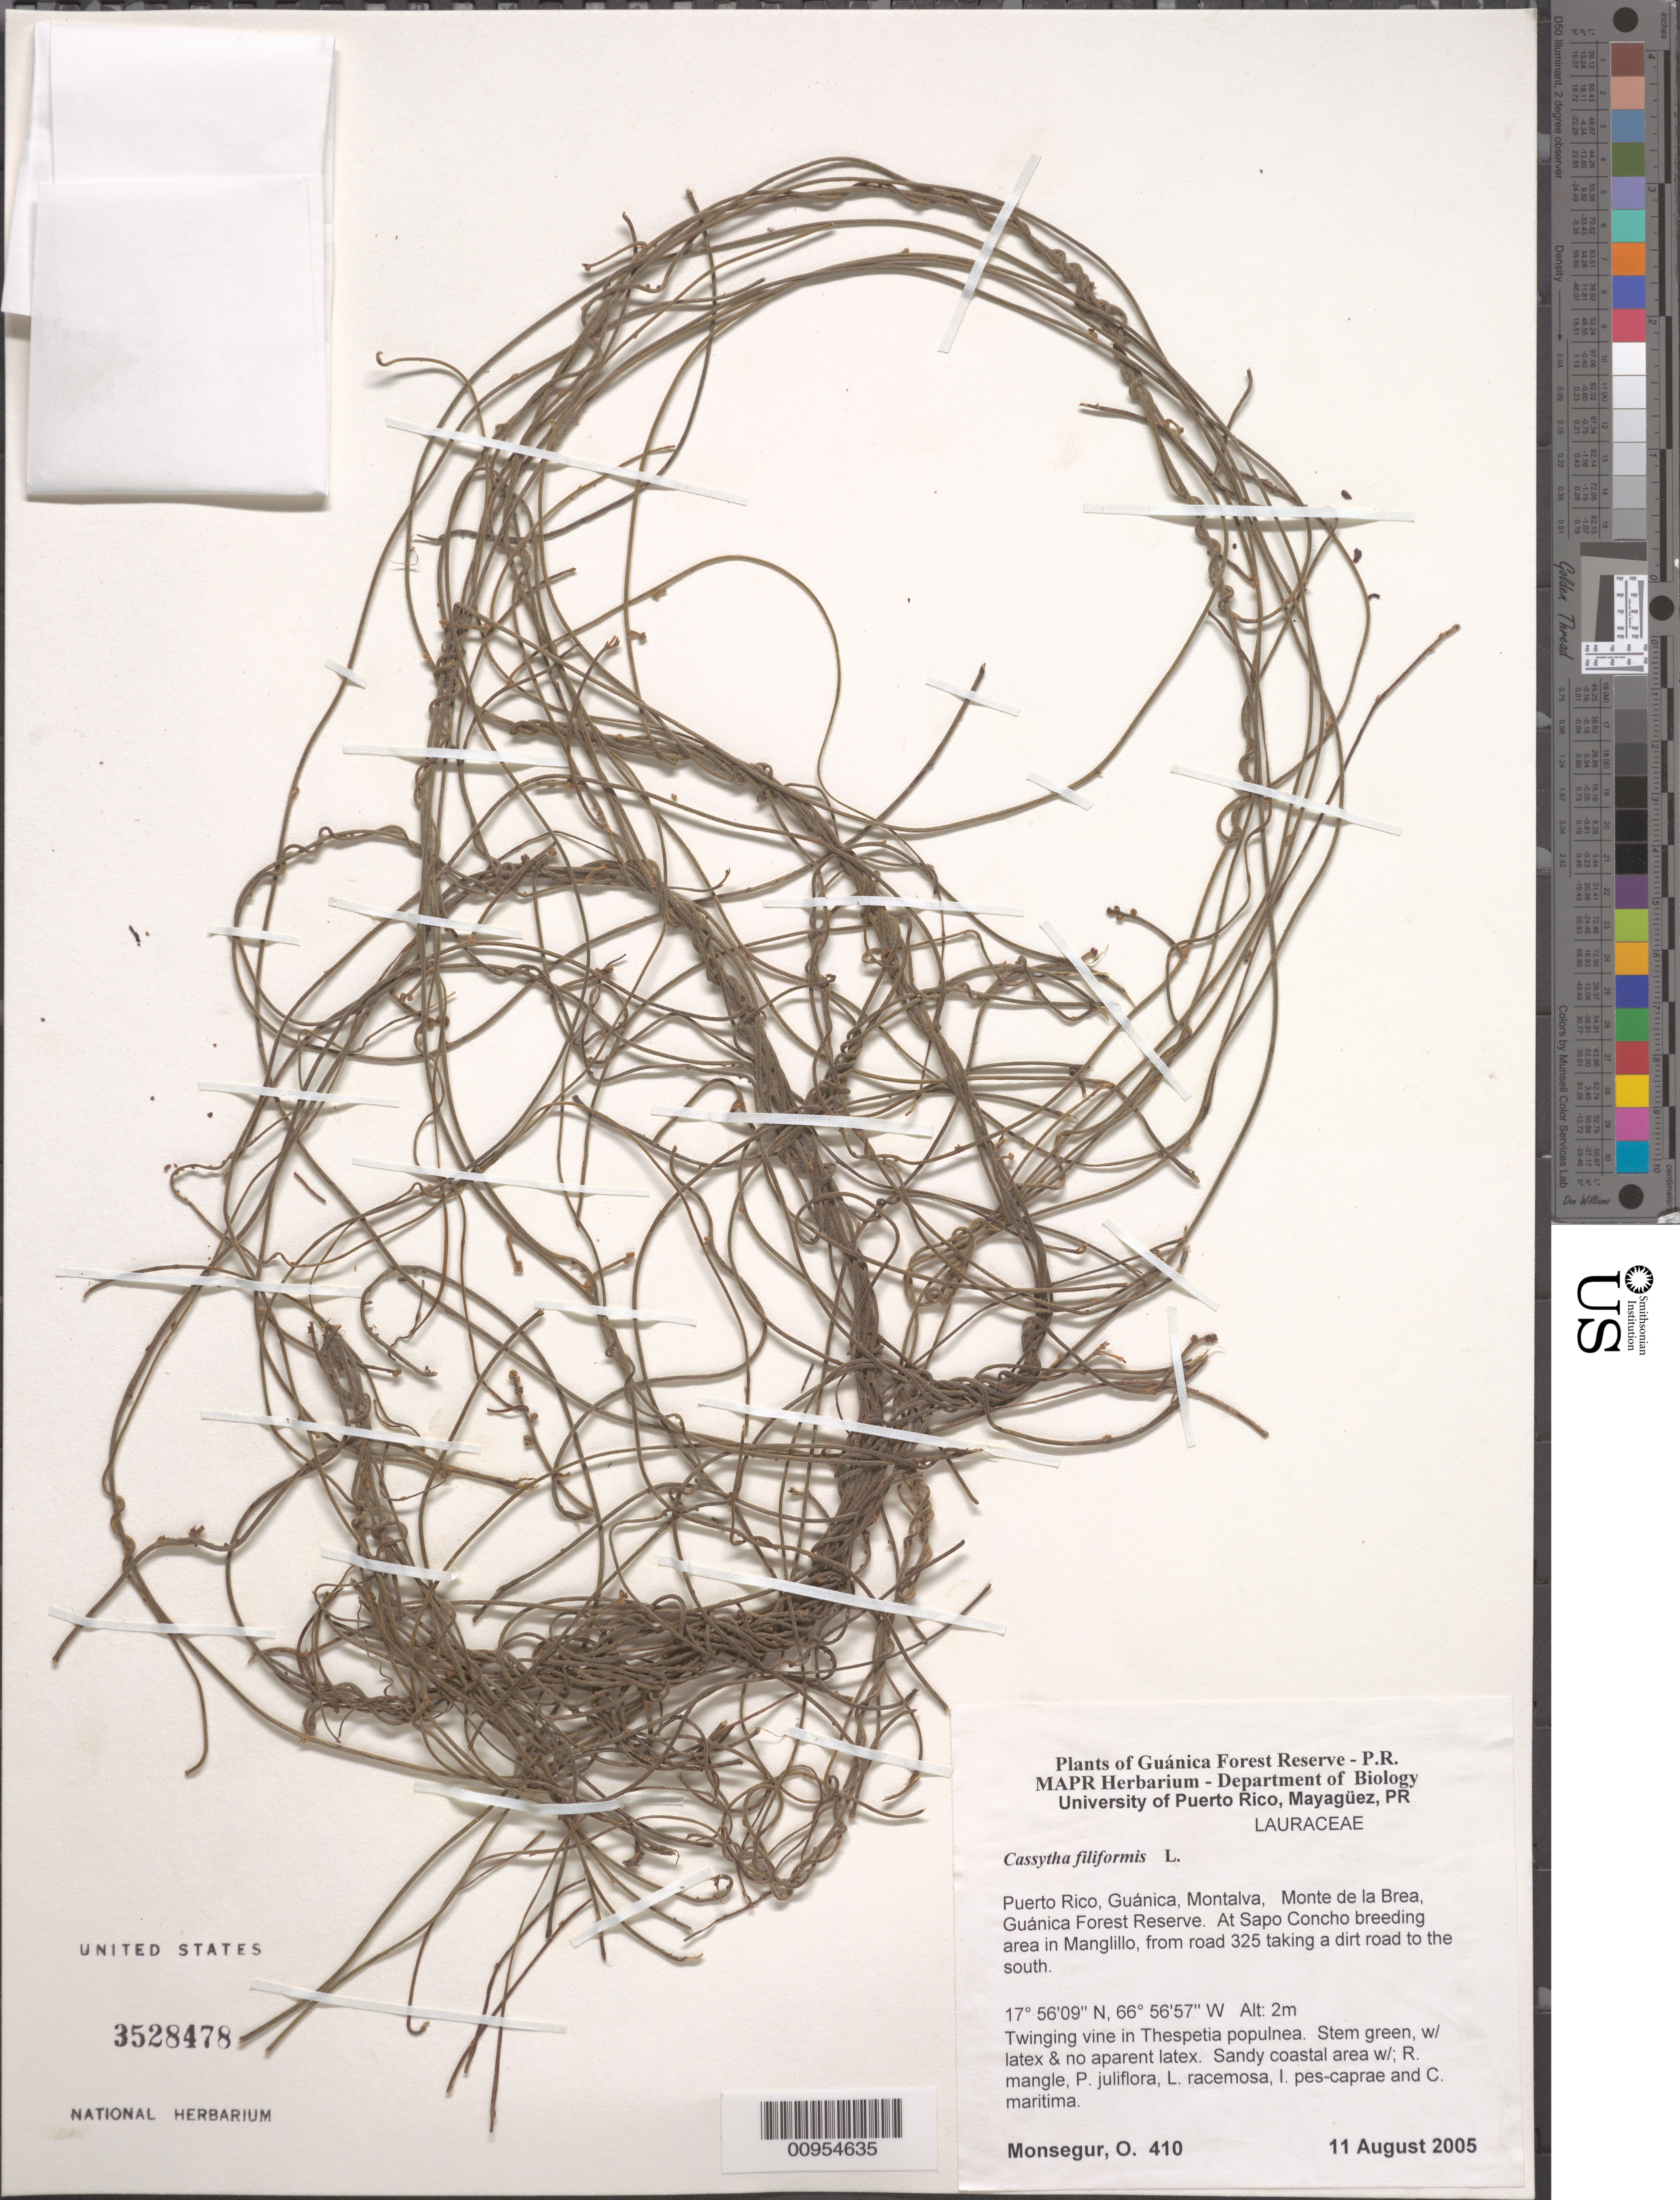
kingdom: Plantae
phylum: Tracheophyta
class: Magnoliopsida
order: Laurales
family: Lauraceae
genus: Cassytha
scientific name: Cassytha filiformis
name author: L.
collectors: O. Monsegur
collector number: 410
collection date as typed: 11 Aug 2005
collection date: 2005-08-11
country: Puerto Rico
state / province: Guánica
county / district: Montalva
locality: Guánica Forest Reserve. Monte de la Brea, at Sapo Concho breeding area in Manglillo, from road 325 taking a dirt road to the south.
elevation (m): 2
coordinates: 17.56093, 66.5657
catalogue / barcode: US 3528478